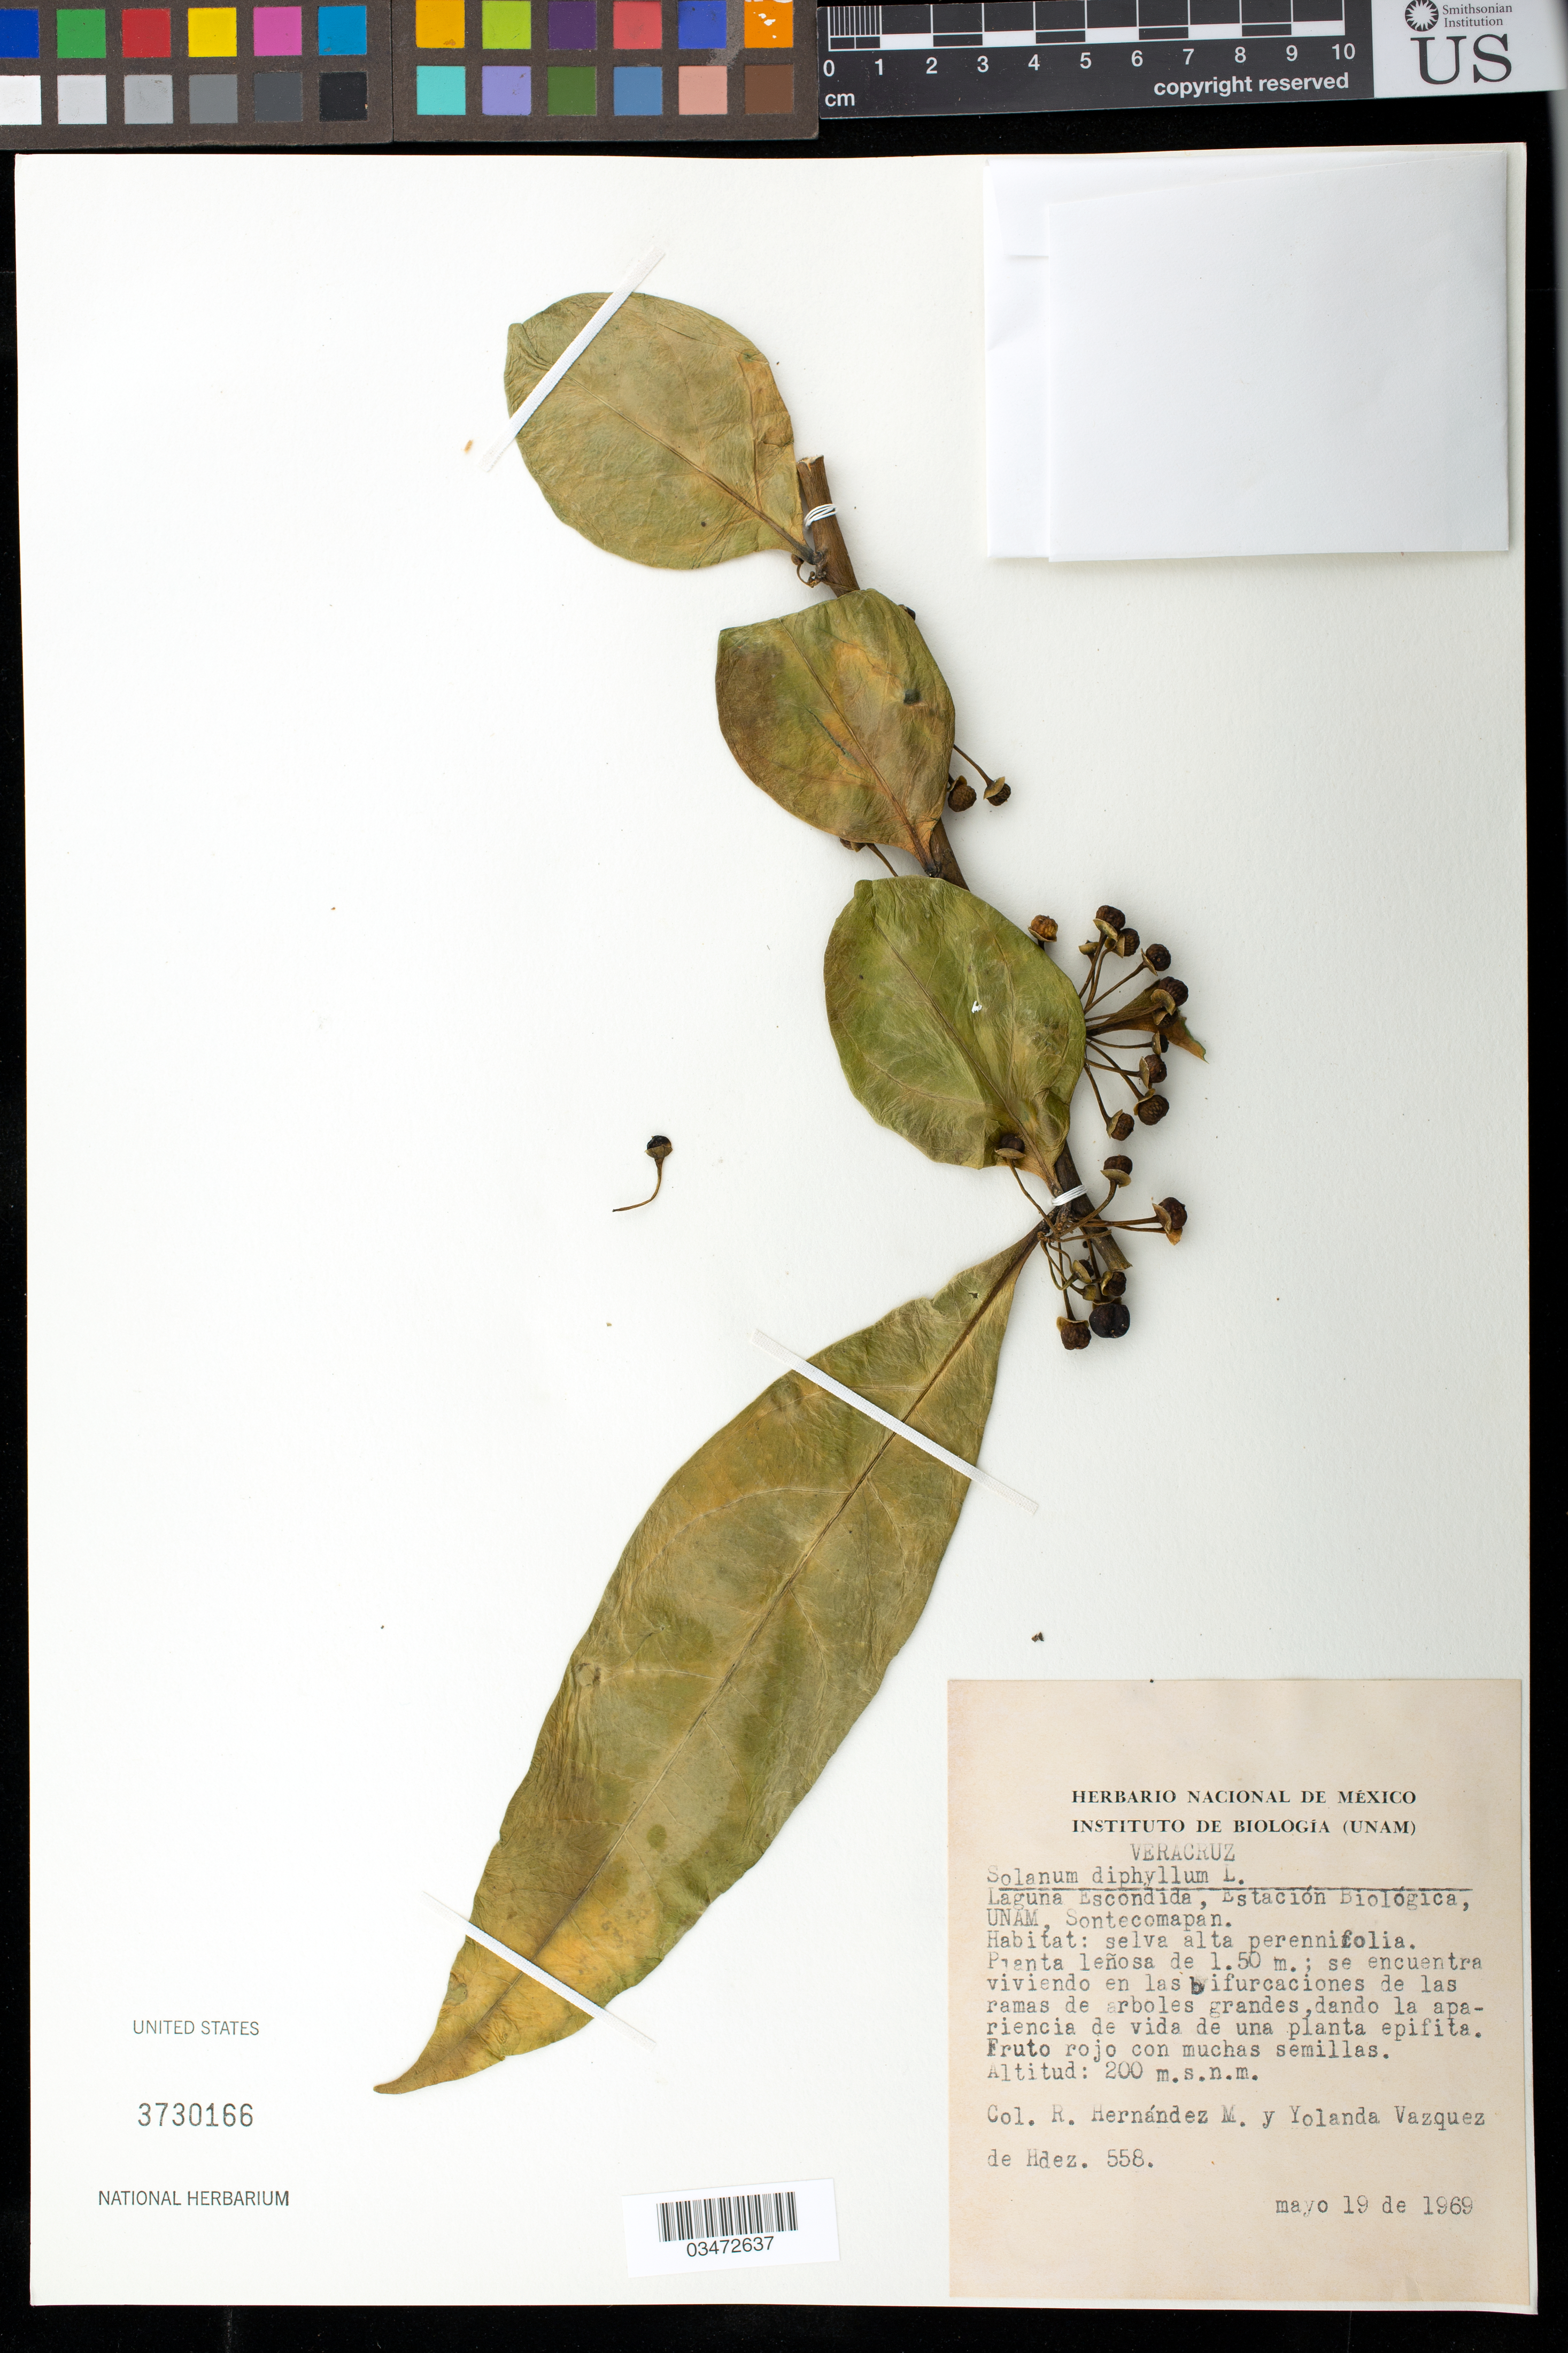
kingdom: Plantae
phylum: Tracheophyta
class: Magnoliopsida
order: Solanales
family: Solanaceae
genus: Solanum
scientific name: Solanum diphyllum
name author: L.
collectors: R. Hernández M. & Y. Vazquez de Hernandez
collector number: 558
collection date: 1969-05-19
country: Mexico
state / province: Veracruz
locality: Laguna Escondida, Estacion Biologica, UNAM, Sontecomapan.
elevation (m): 200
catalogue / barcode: US 3730166